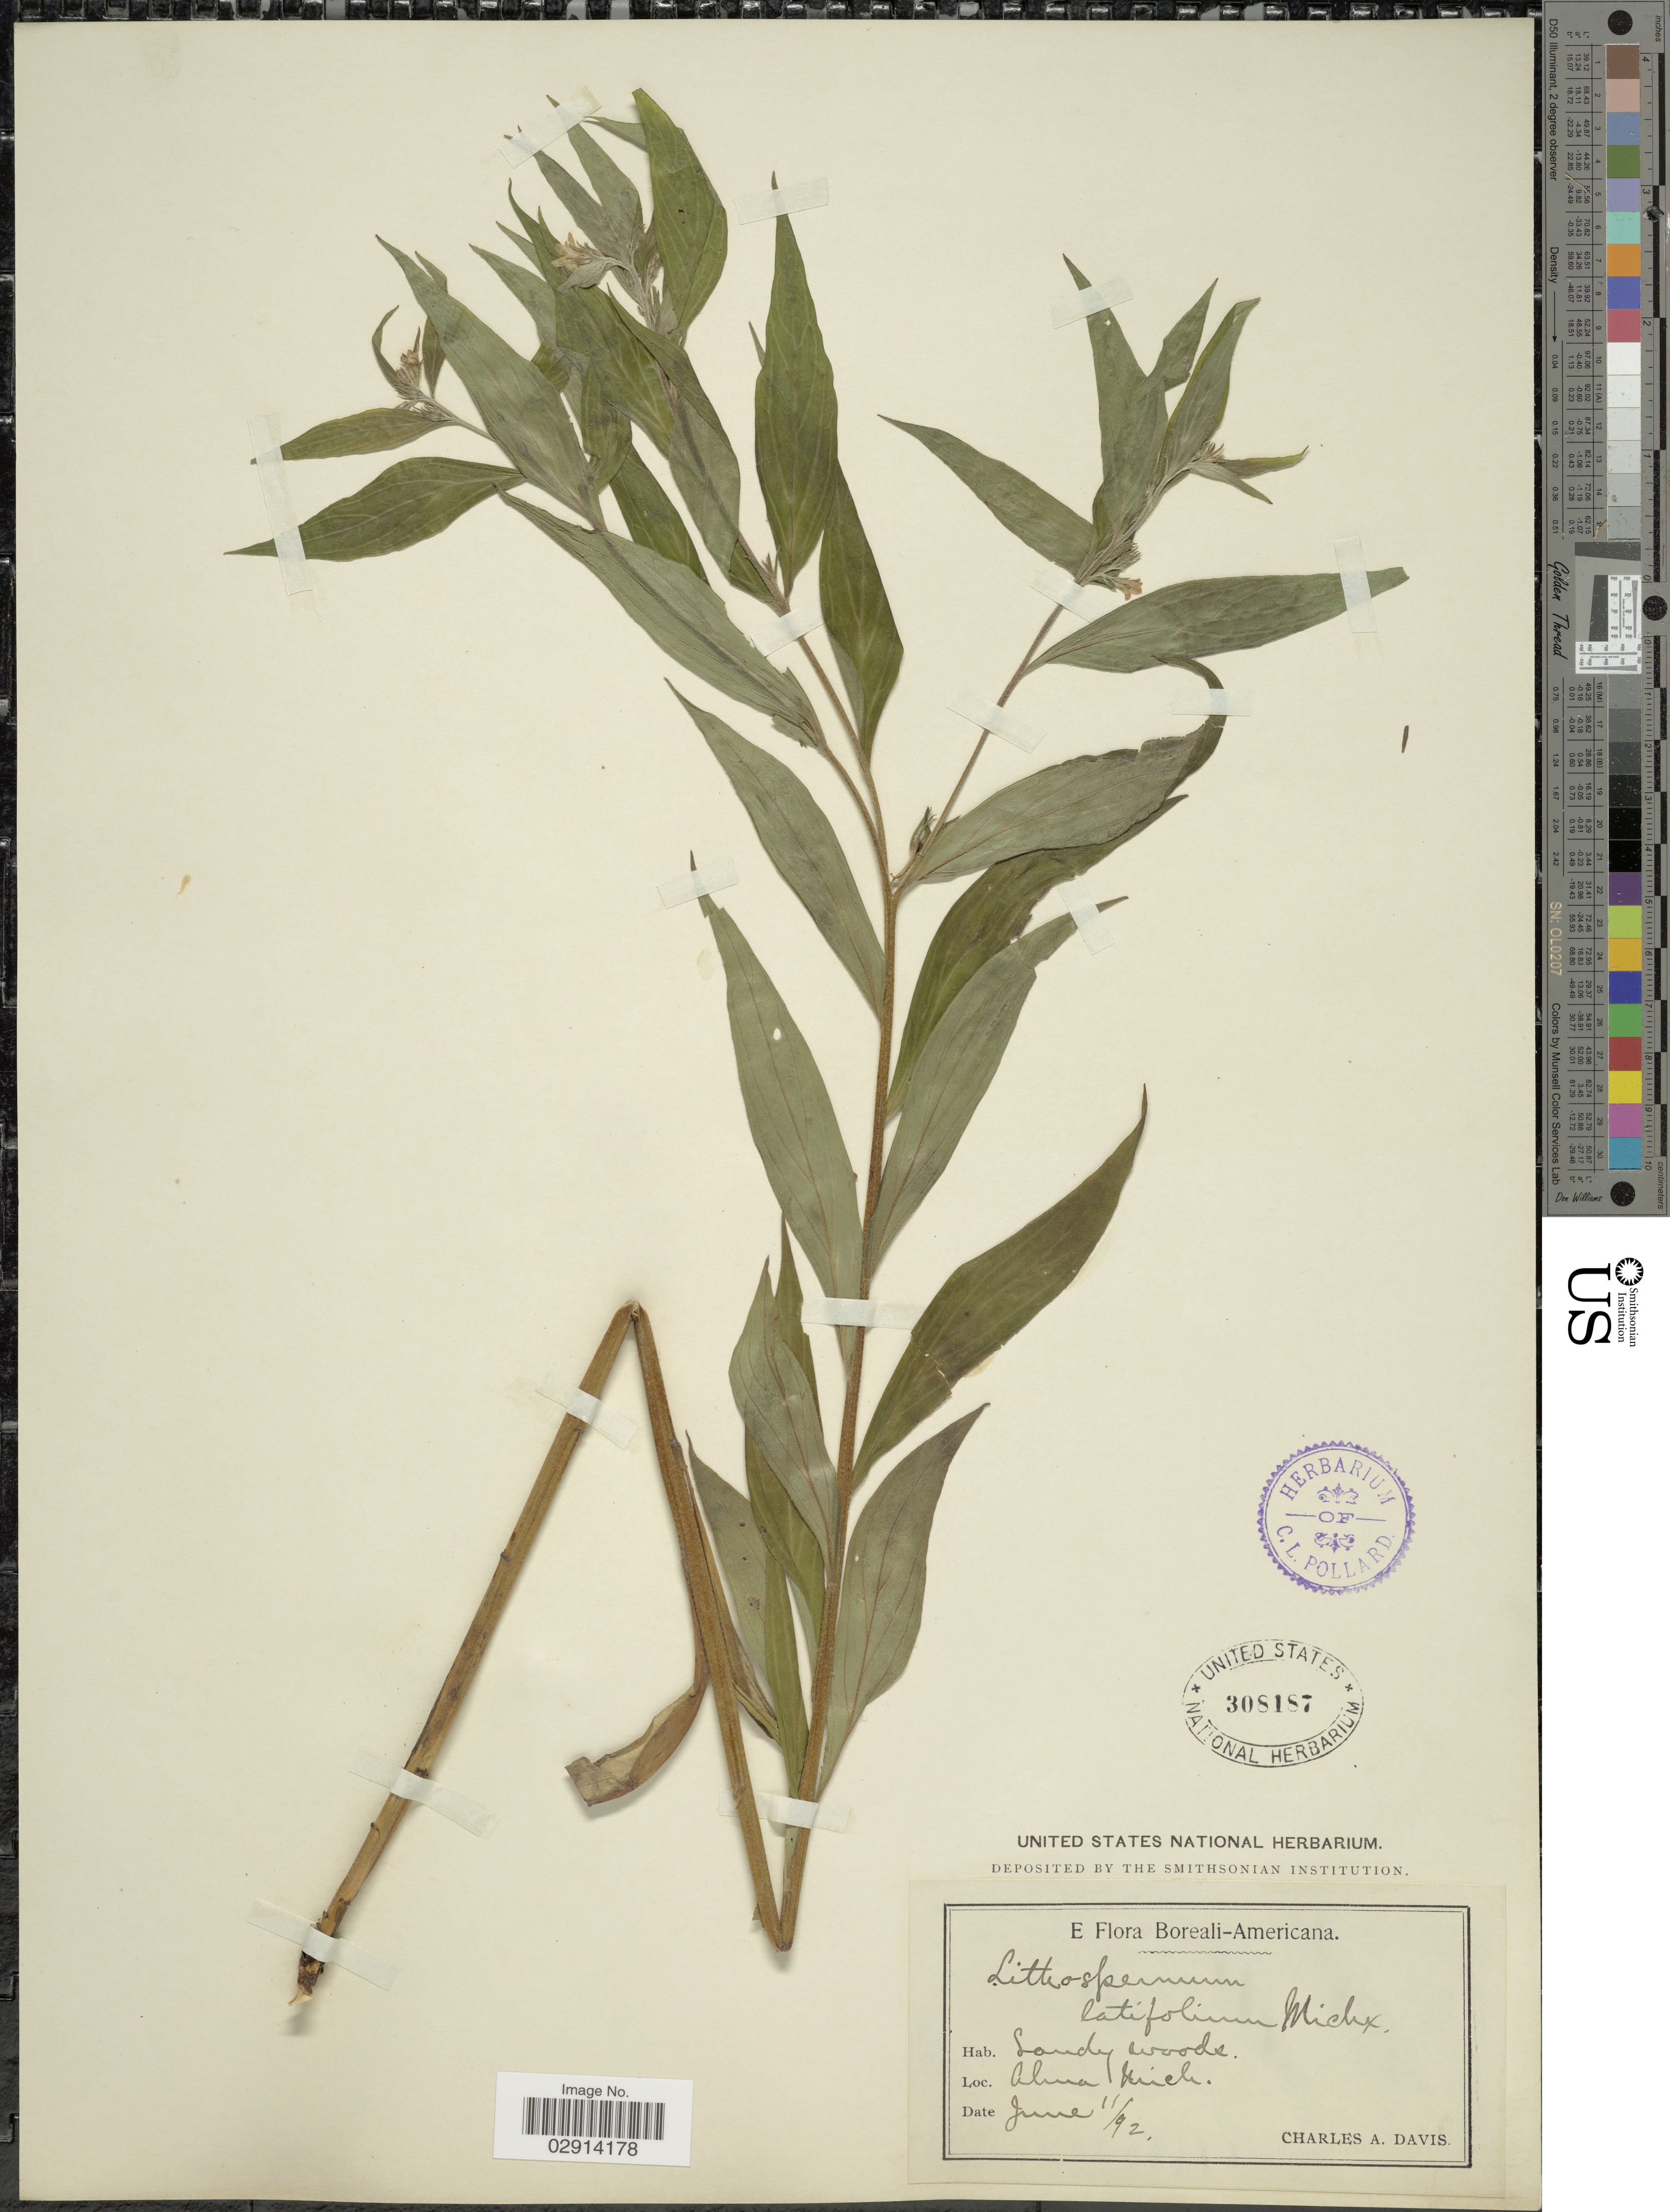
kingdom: Plantae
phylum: Tracheophyta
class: Magnoliopsida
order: Boraginales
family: Boraginaceae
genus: Lithospermum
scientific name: Lithospermum latifolium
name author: Michx.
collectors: C. Davis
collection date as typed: Transcribed d/m/y: 11/6/92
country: United States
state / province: Michigan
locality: Alma, Mich.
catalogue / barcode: US 308187